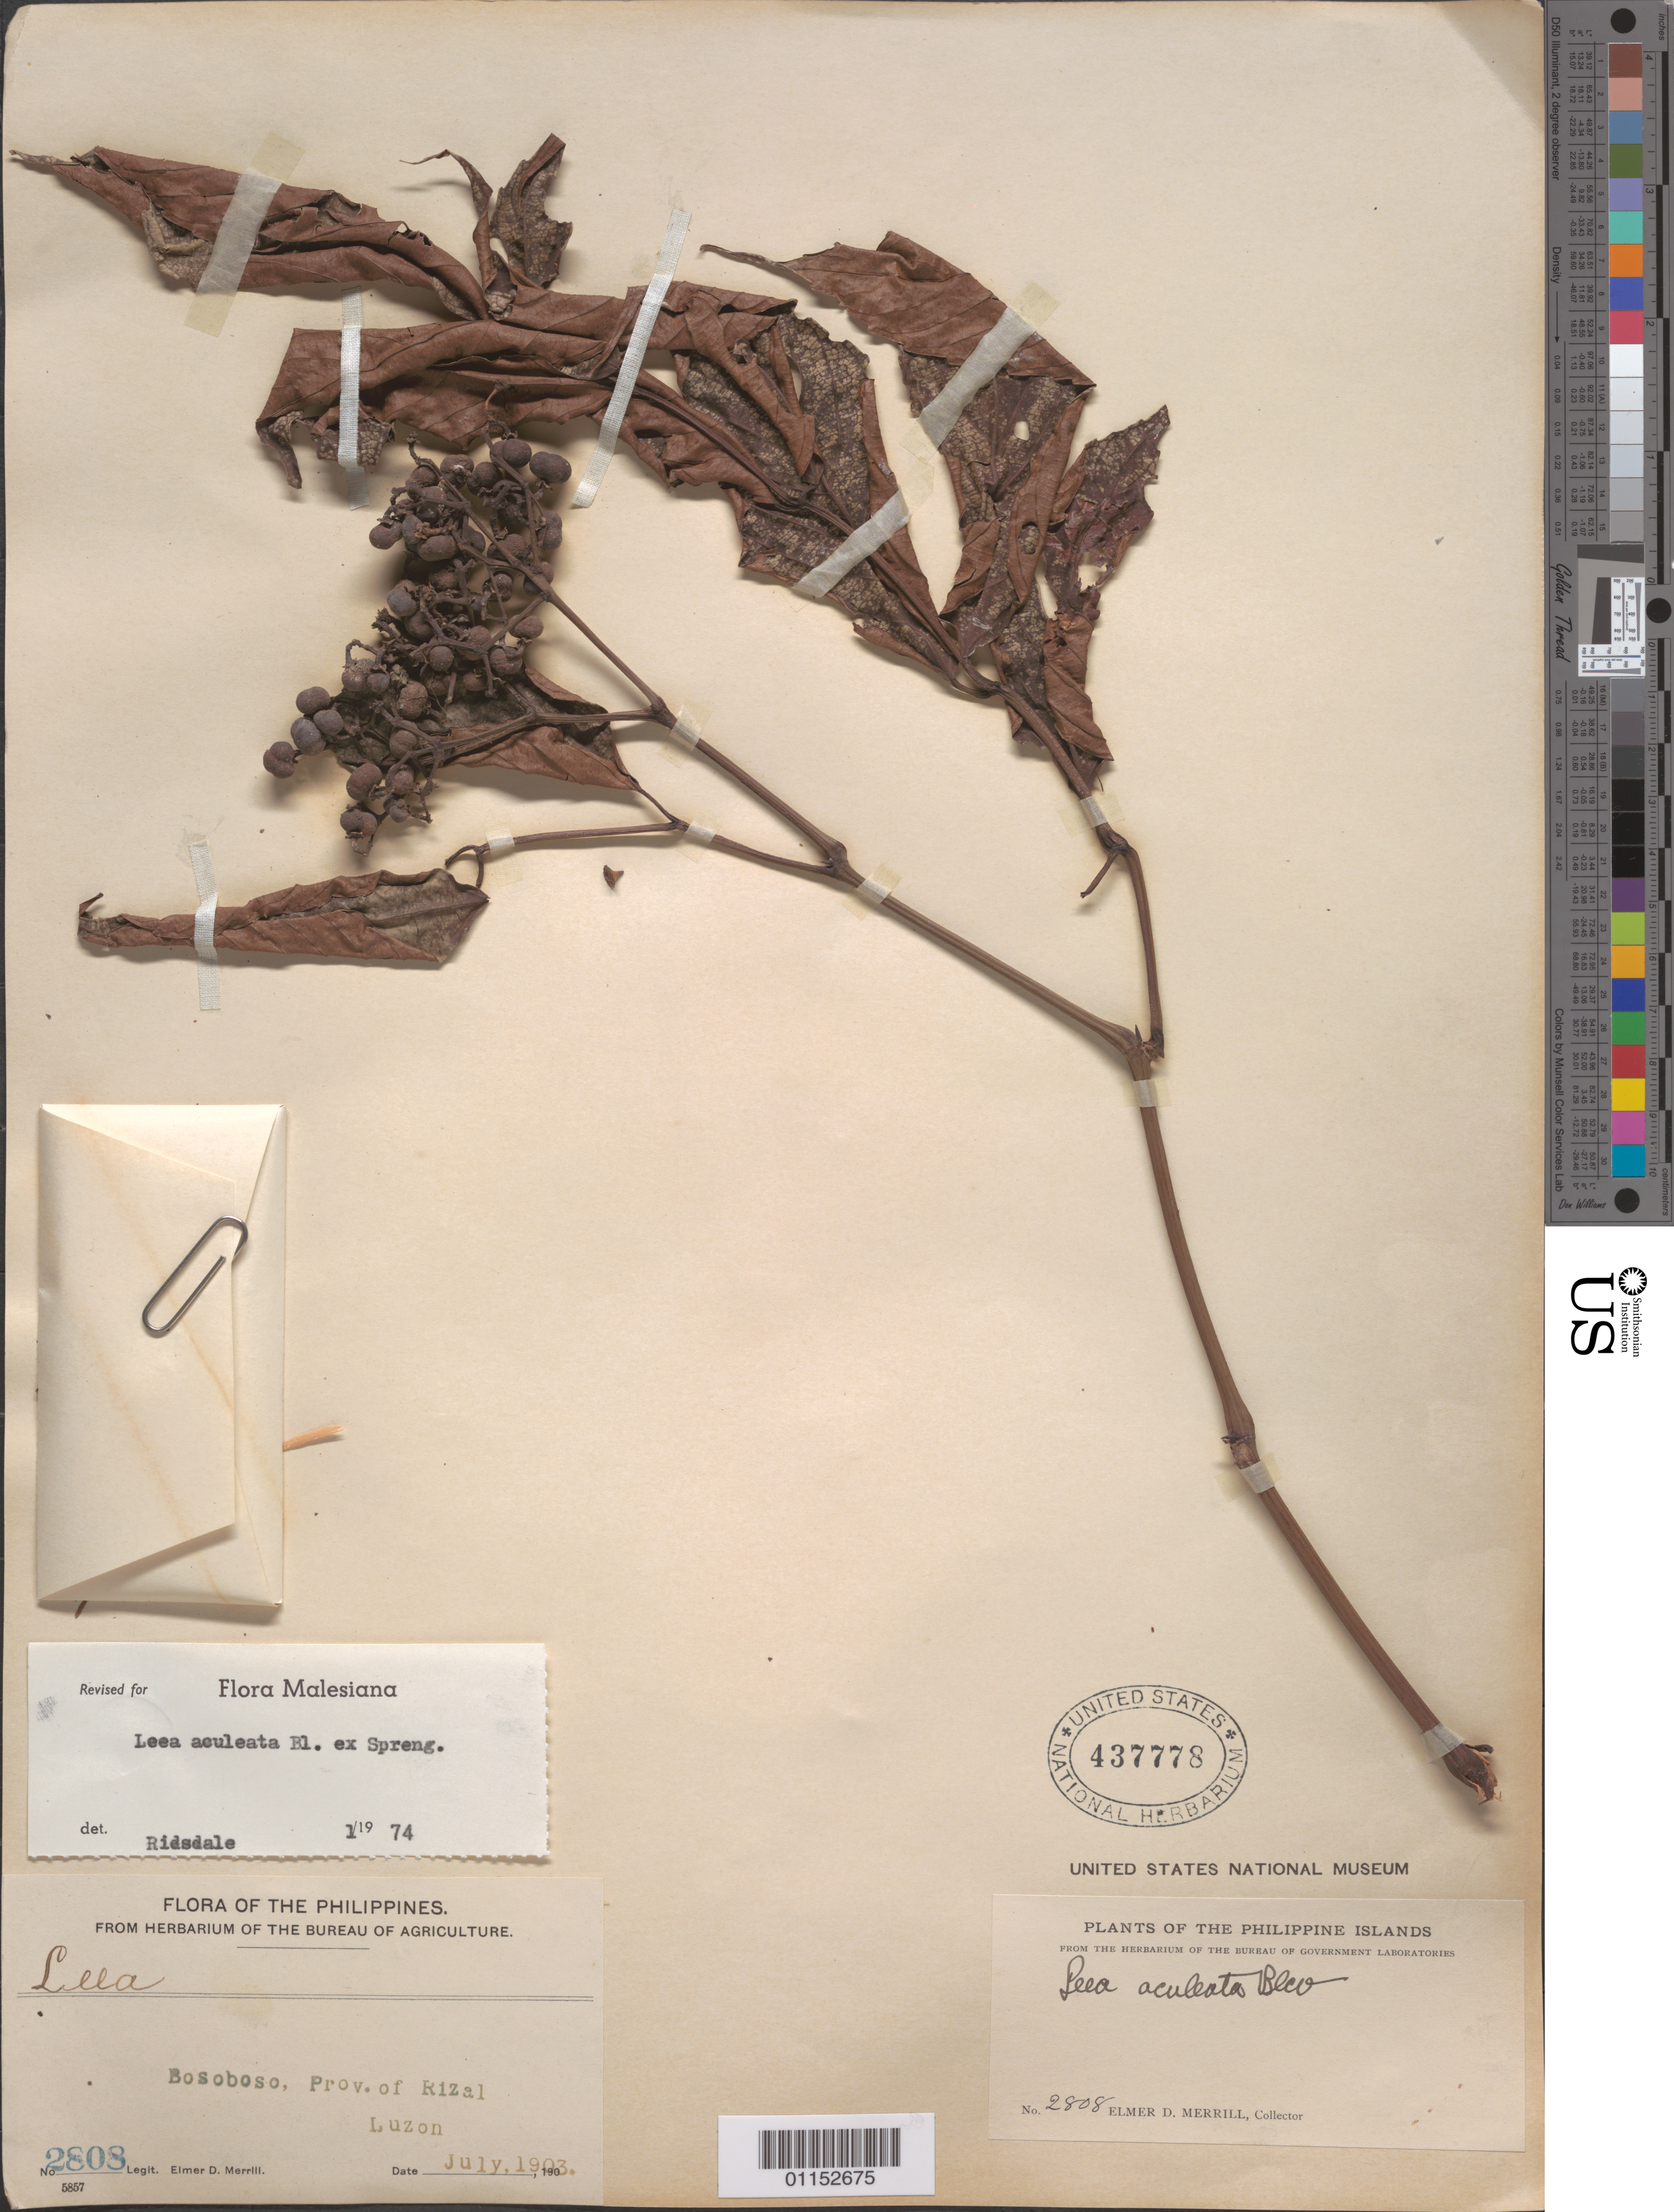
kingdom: Plantae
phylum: Tracheophyta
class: Magnoliopsida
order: Vitales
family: Vitaceae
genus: Leea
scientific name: Leea aculeata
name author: Blume ex Spreng.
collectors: E. D. Merrill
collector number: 2808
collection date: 1903-07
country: Philippines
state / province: Calabarzon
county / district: Rizal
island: Luzon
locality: Bosoboso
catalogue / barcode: US 437778